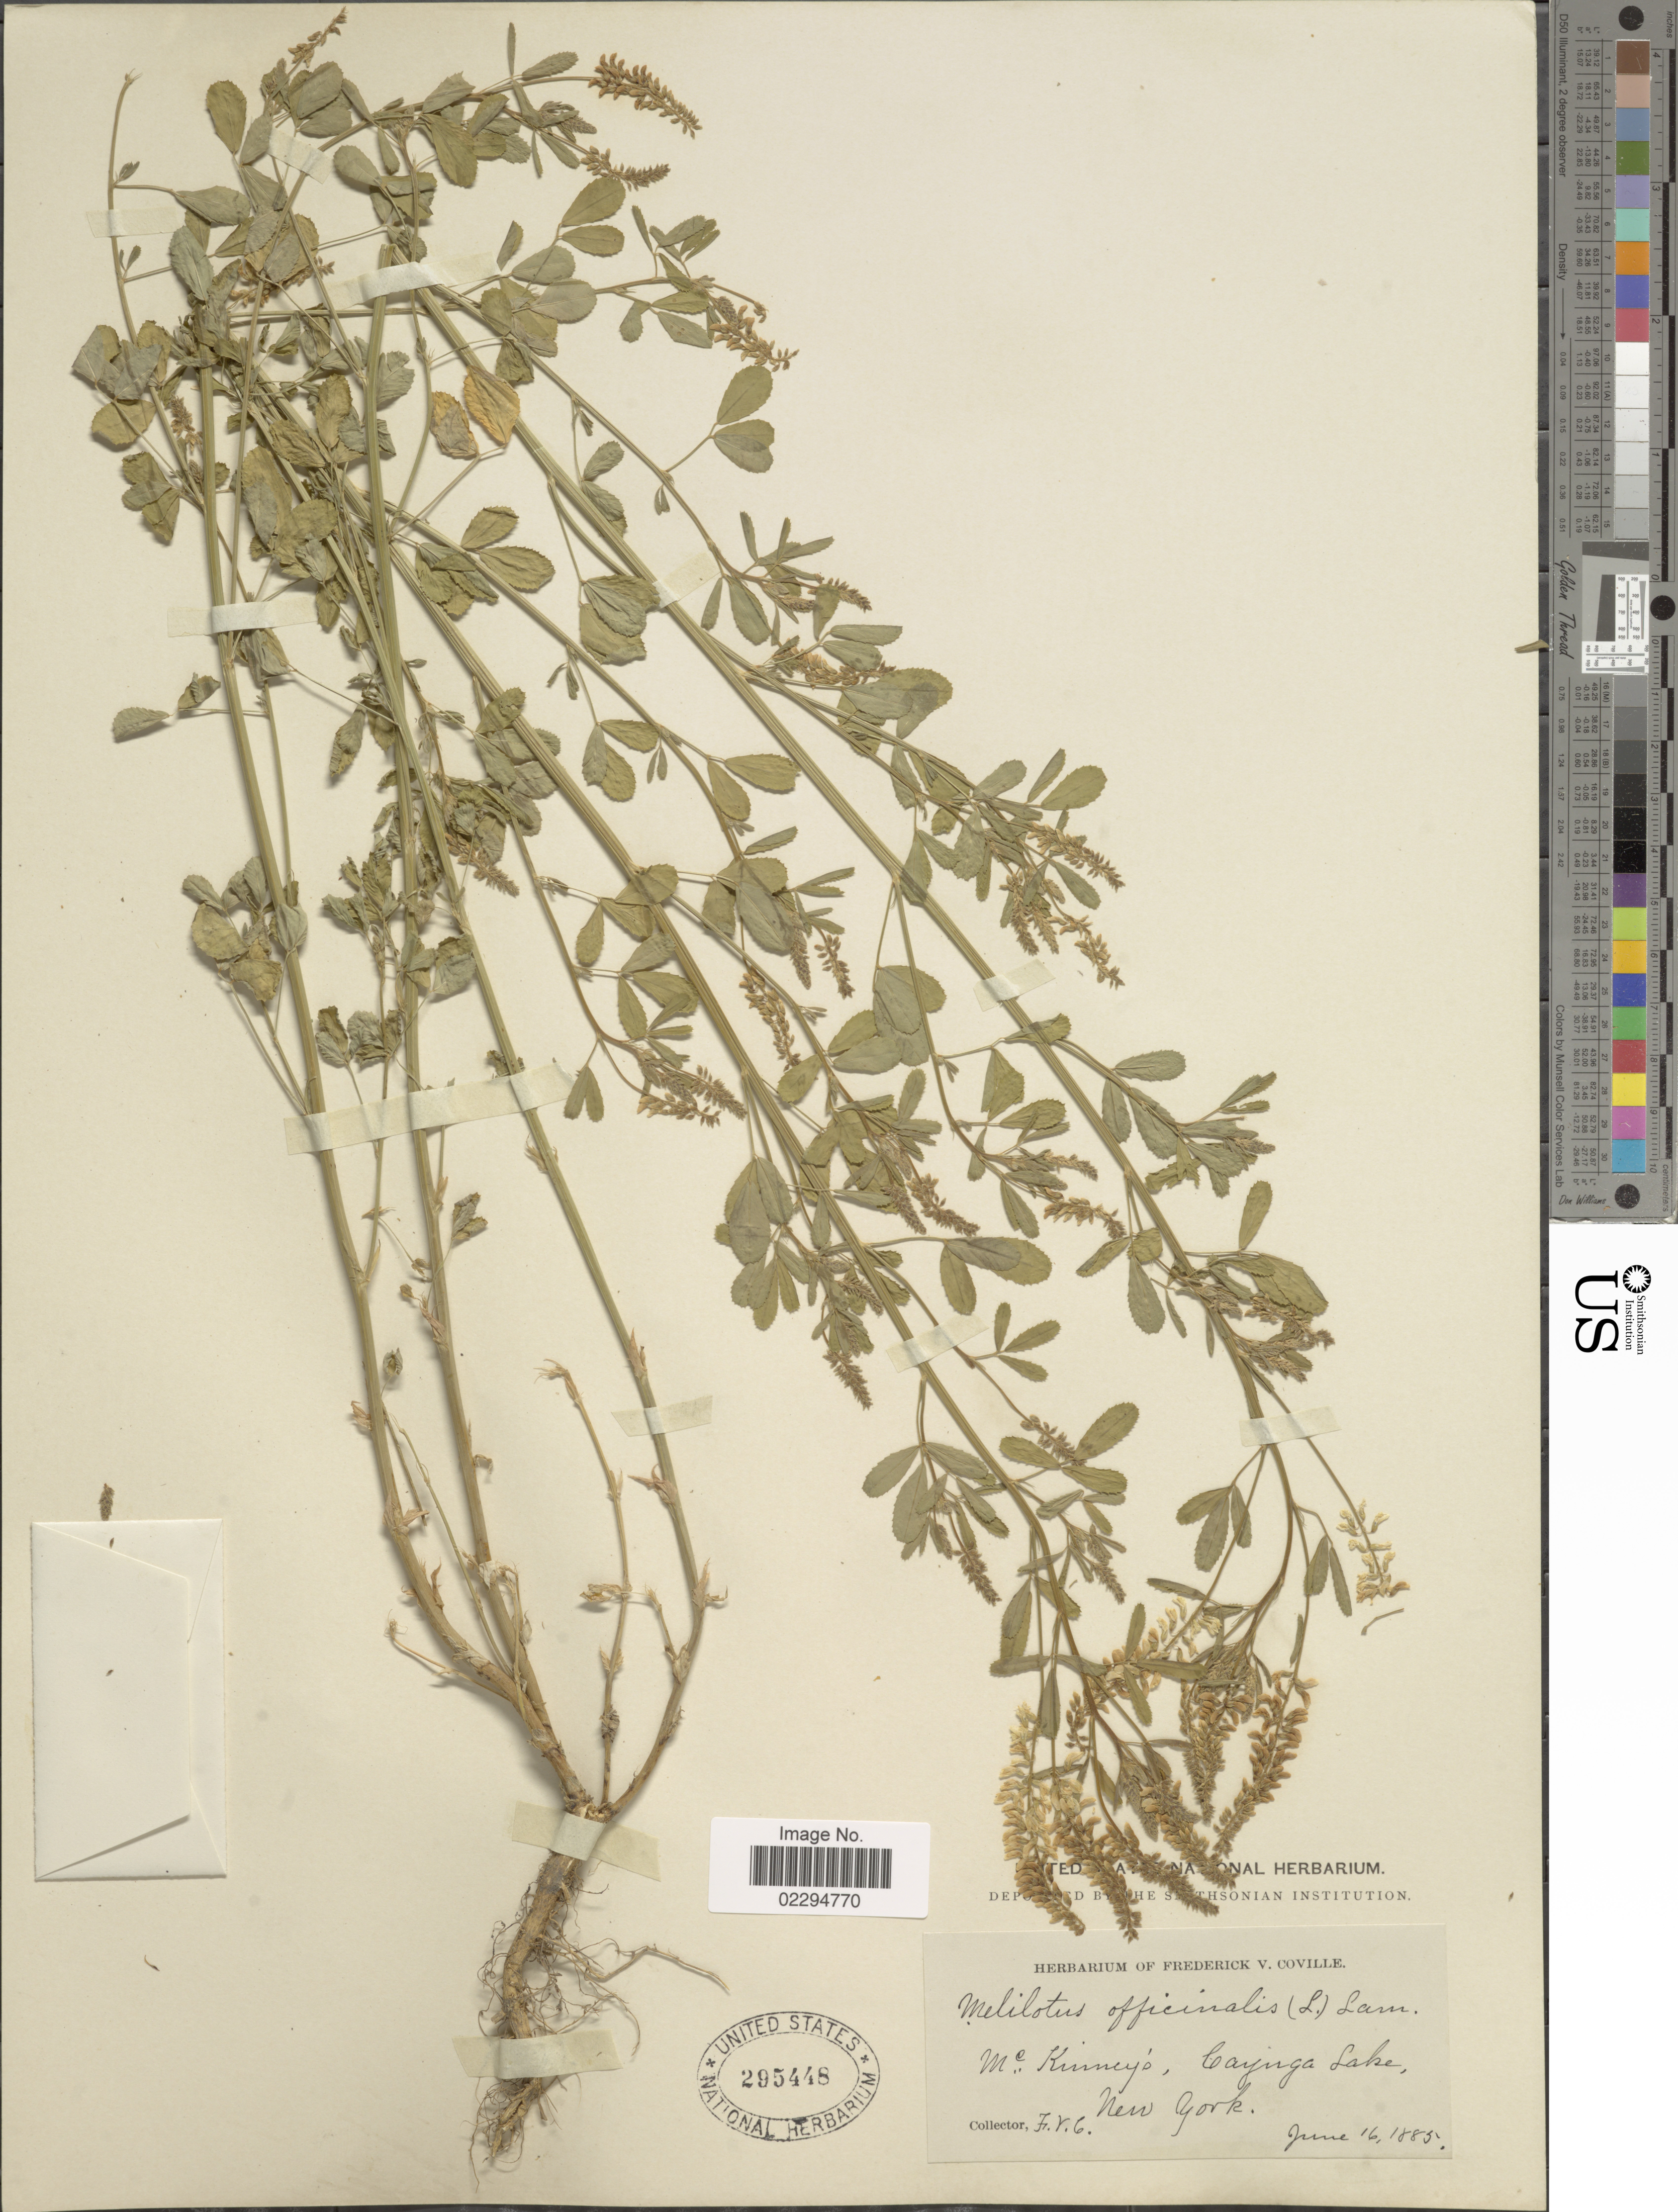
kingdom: Plantae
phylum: Tracheophyta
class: Magnoliopsida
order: Fabales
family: Fabaceae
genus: Melilotus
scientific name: Melilotus officinalis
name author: (L.) Lam.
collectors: F. V. Coville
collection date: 1885-06-16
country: United States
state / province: New York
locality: McKinney's, Cayinga Lake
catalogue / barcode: US 295448